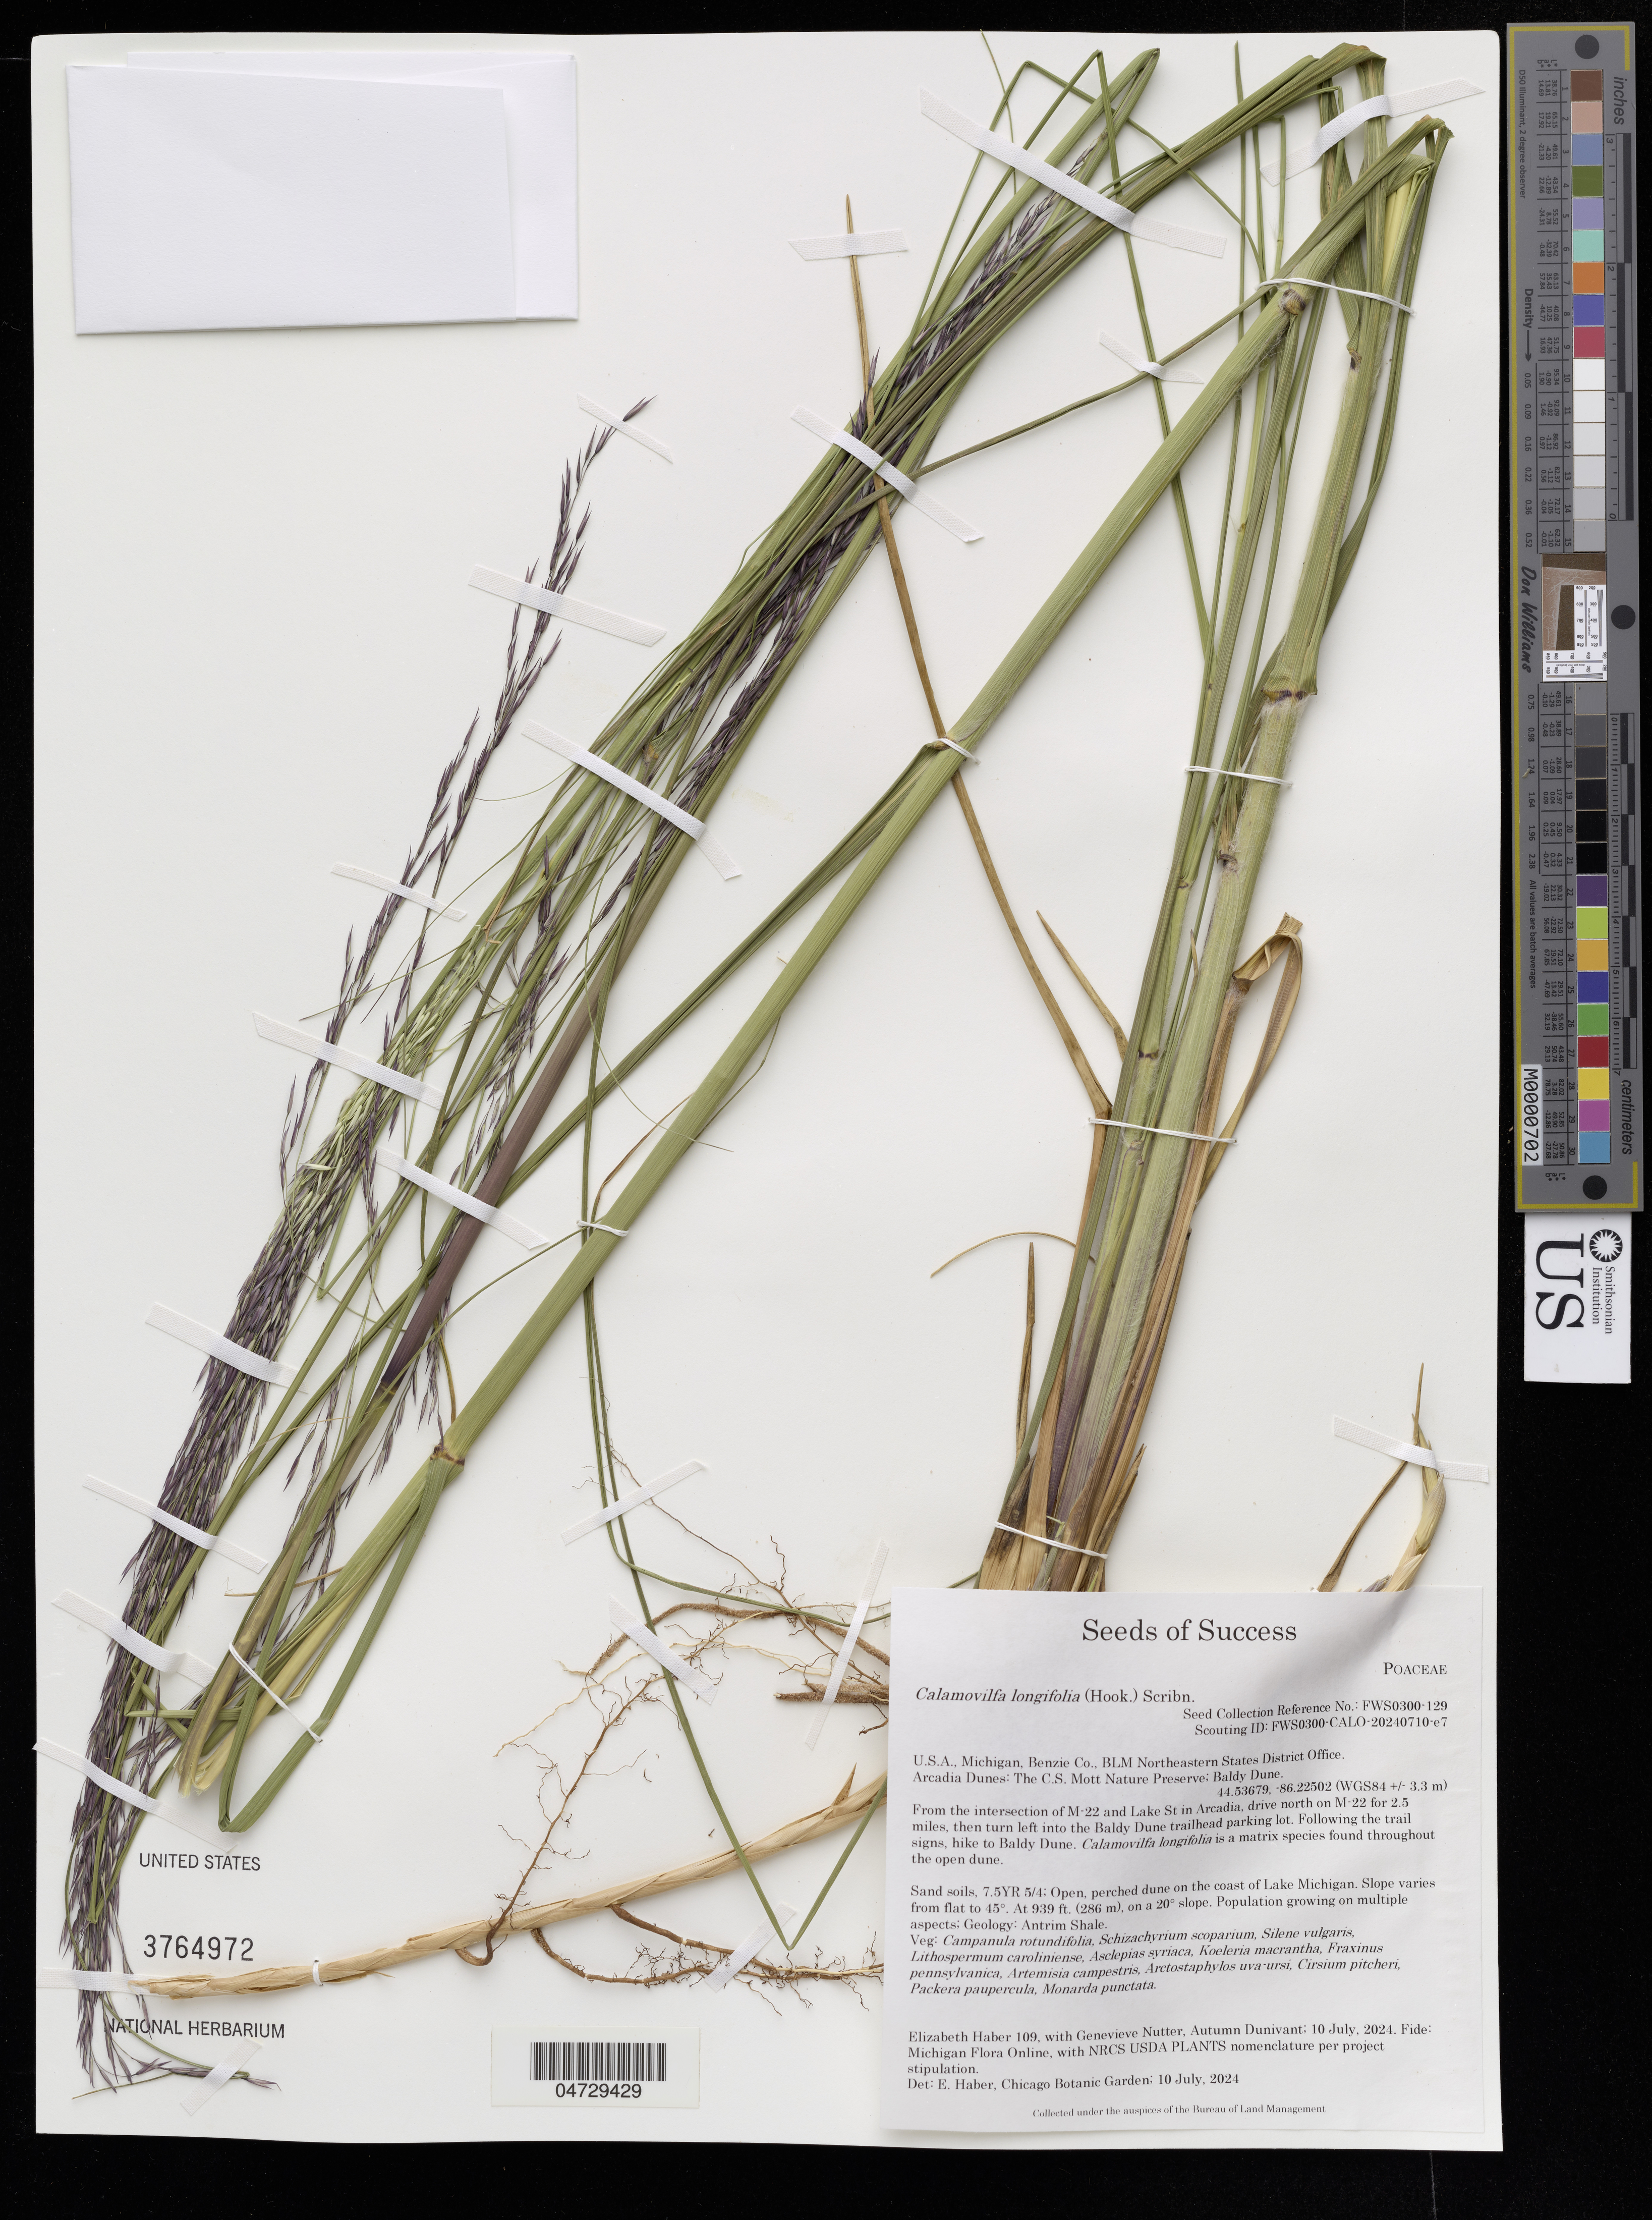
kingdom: Plantae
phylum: Tracheophyta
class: Liliopsida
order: Poales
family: Poaceae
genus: Calamovilfa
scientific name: Calamovilfa longifolia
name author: Scribn. & Southw.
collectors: E. Haber, G. Nutter & A. Dunivant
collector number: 109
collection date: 2024-07-10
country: United States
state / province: Michigan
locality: Benzie Co., BLM Northeastern States District Office. Arcadia Dunes: The C.S. Mott Nature Preserve: Baldy Dune. (WGS84 +/- 3.3 m). From the intersection of M-22 and Lake St in Arcadia, drive north on M-22 for 2.5 miles, then turn left into the Baldy Dune trailhead parking lot.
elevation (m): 286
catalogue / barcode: US 3764972